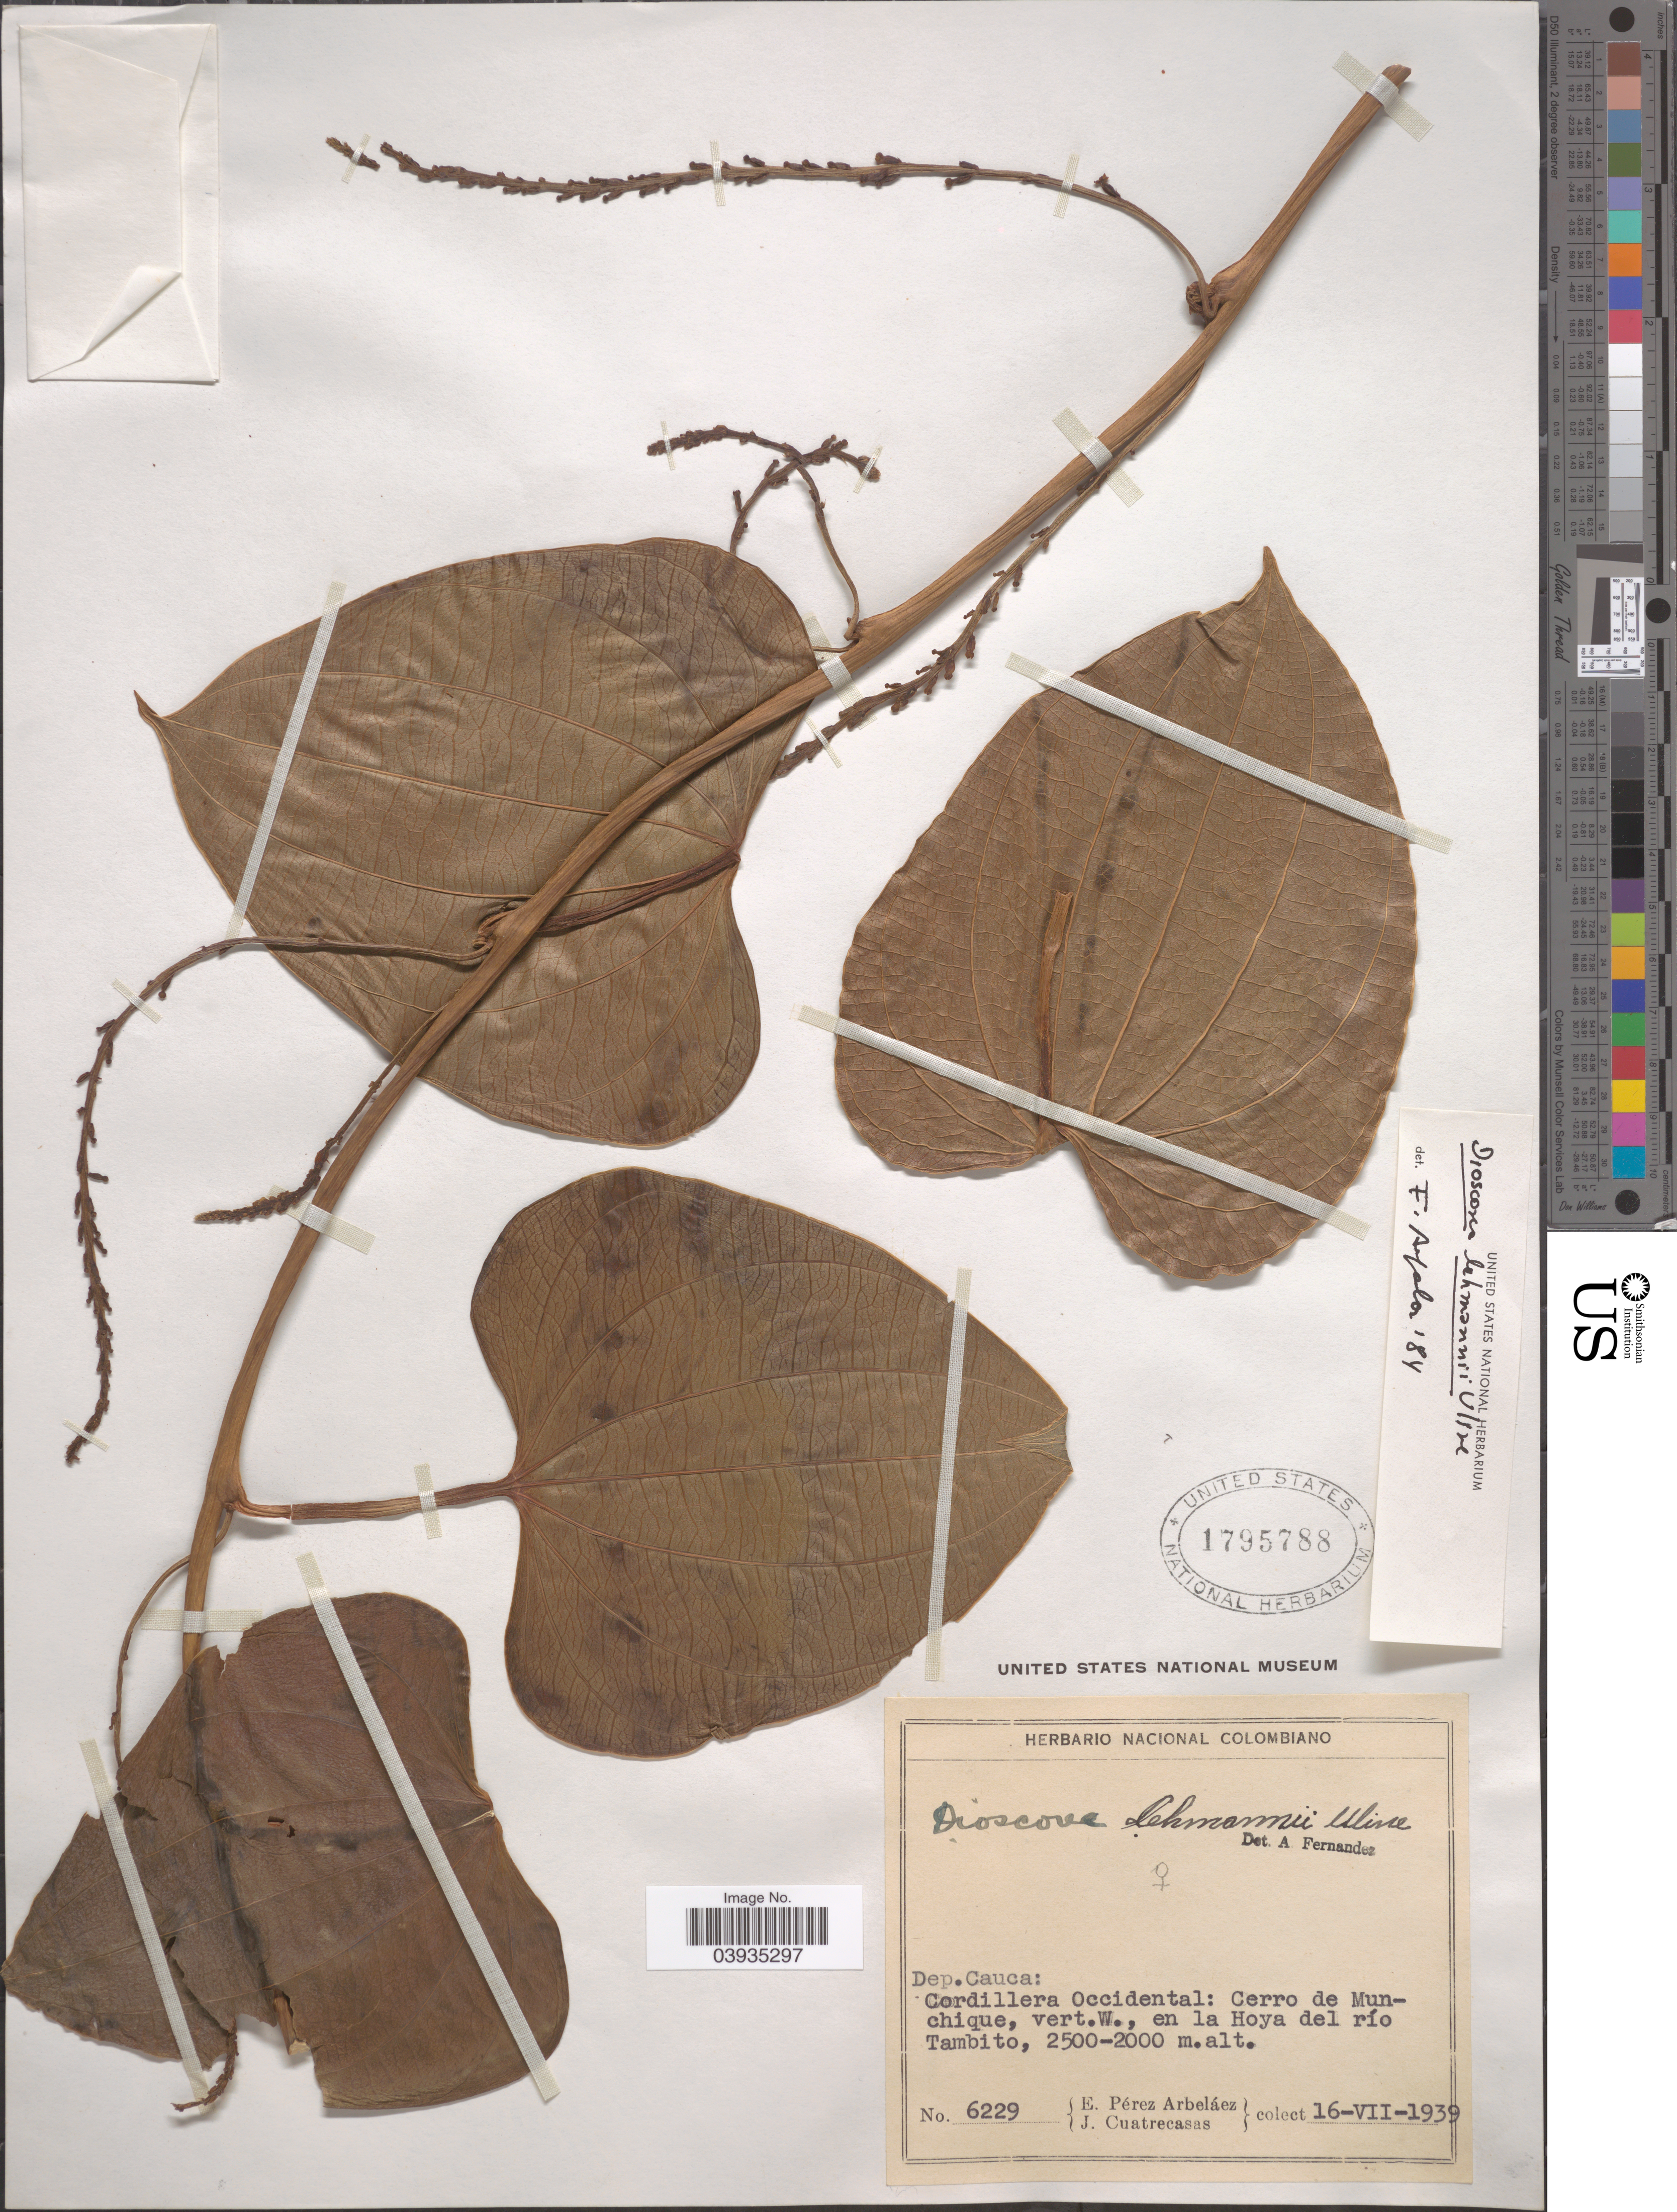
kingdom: Plantae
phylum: Tracheophyta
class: Liliopsida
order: Dioscoreales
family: Dioscoreaceae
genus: Dioscorea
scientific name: Dioscorea lehmannii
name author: Uline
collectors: E. Pérez Arbeláez & J. Cuatrecasas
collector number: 6229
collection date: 1939-07-16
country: Colombia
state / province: Cauca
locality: Dep. Cauca: Cordillera Occidental: Cerro de Munchique, vert.W., en la Hoya del rí Tambito.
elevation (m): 2000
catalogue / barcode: US 1795788